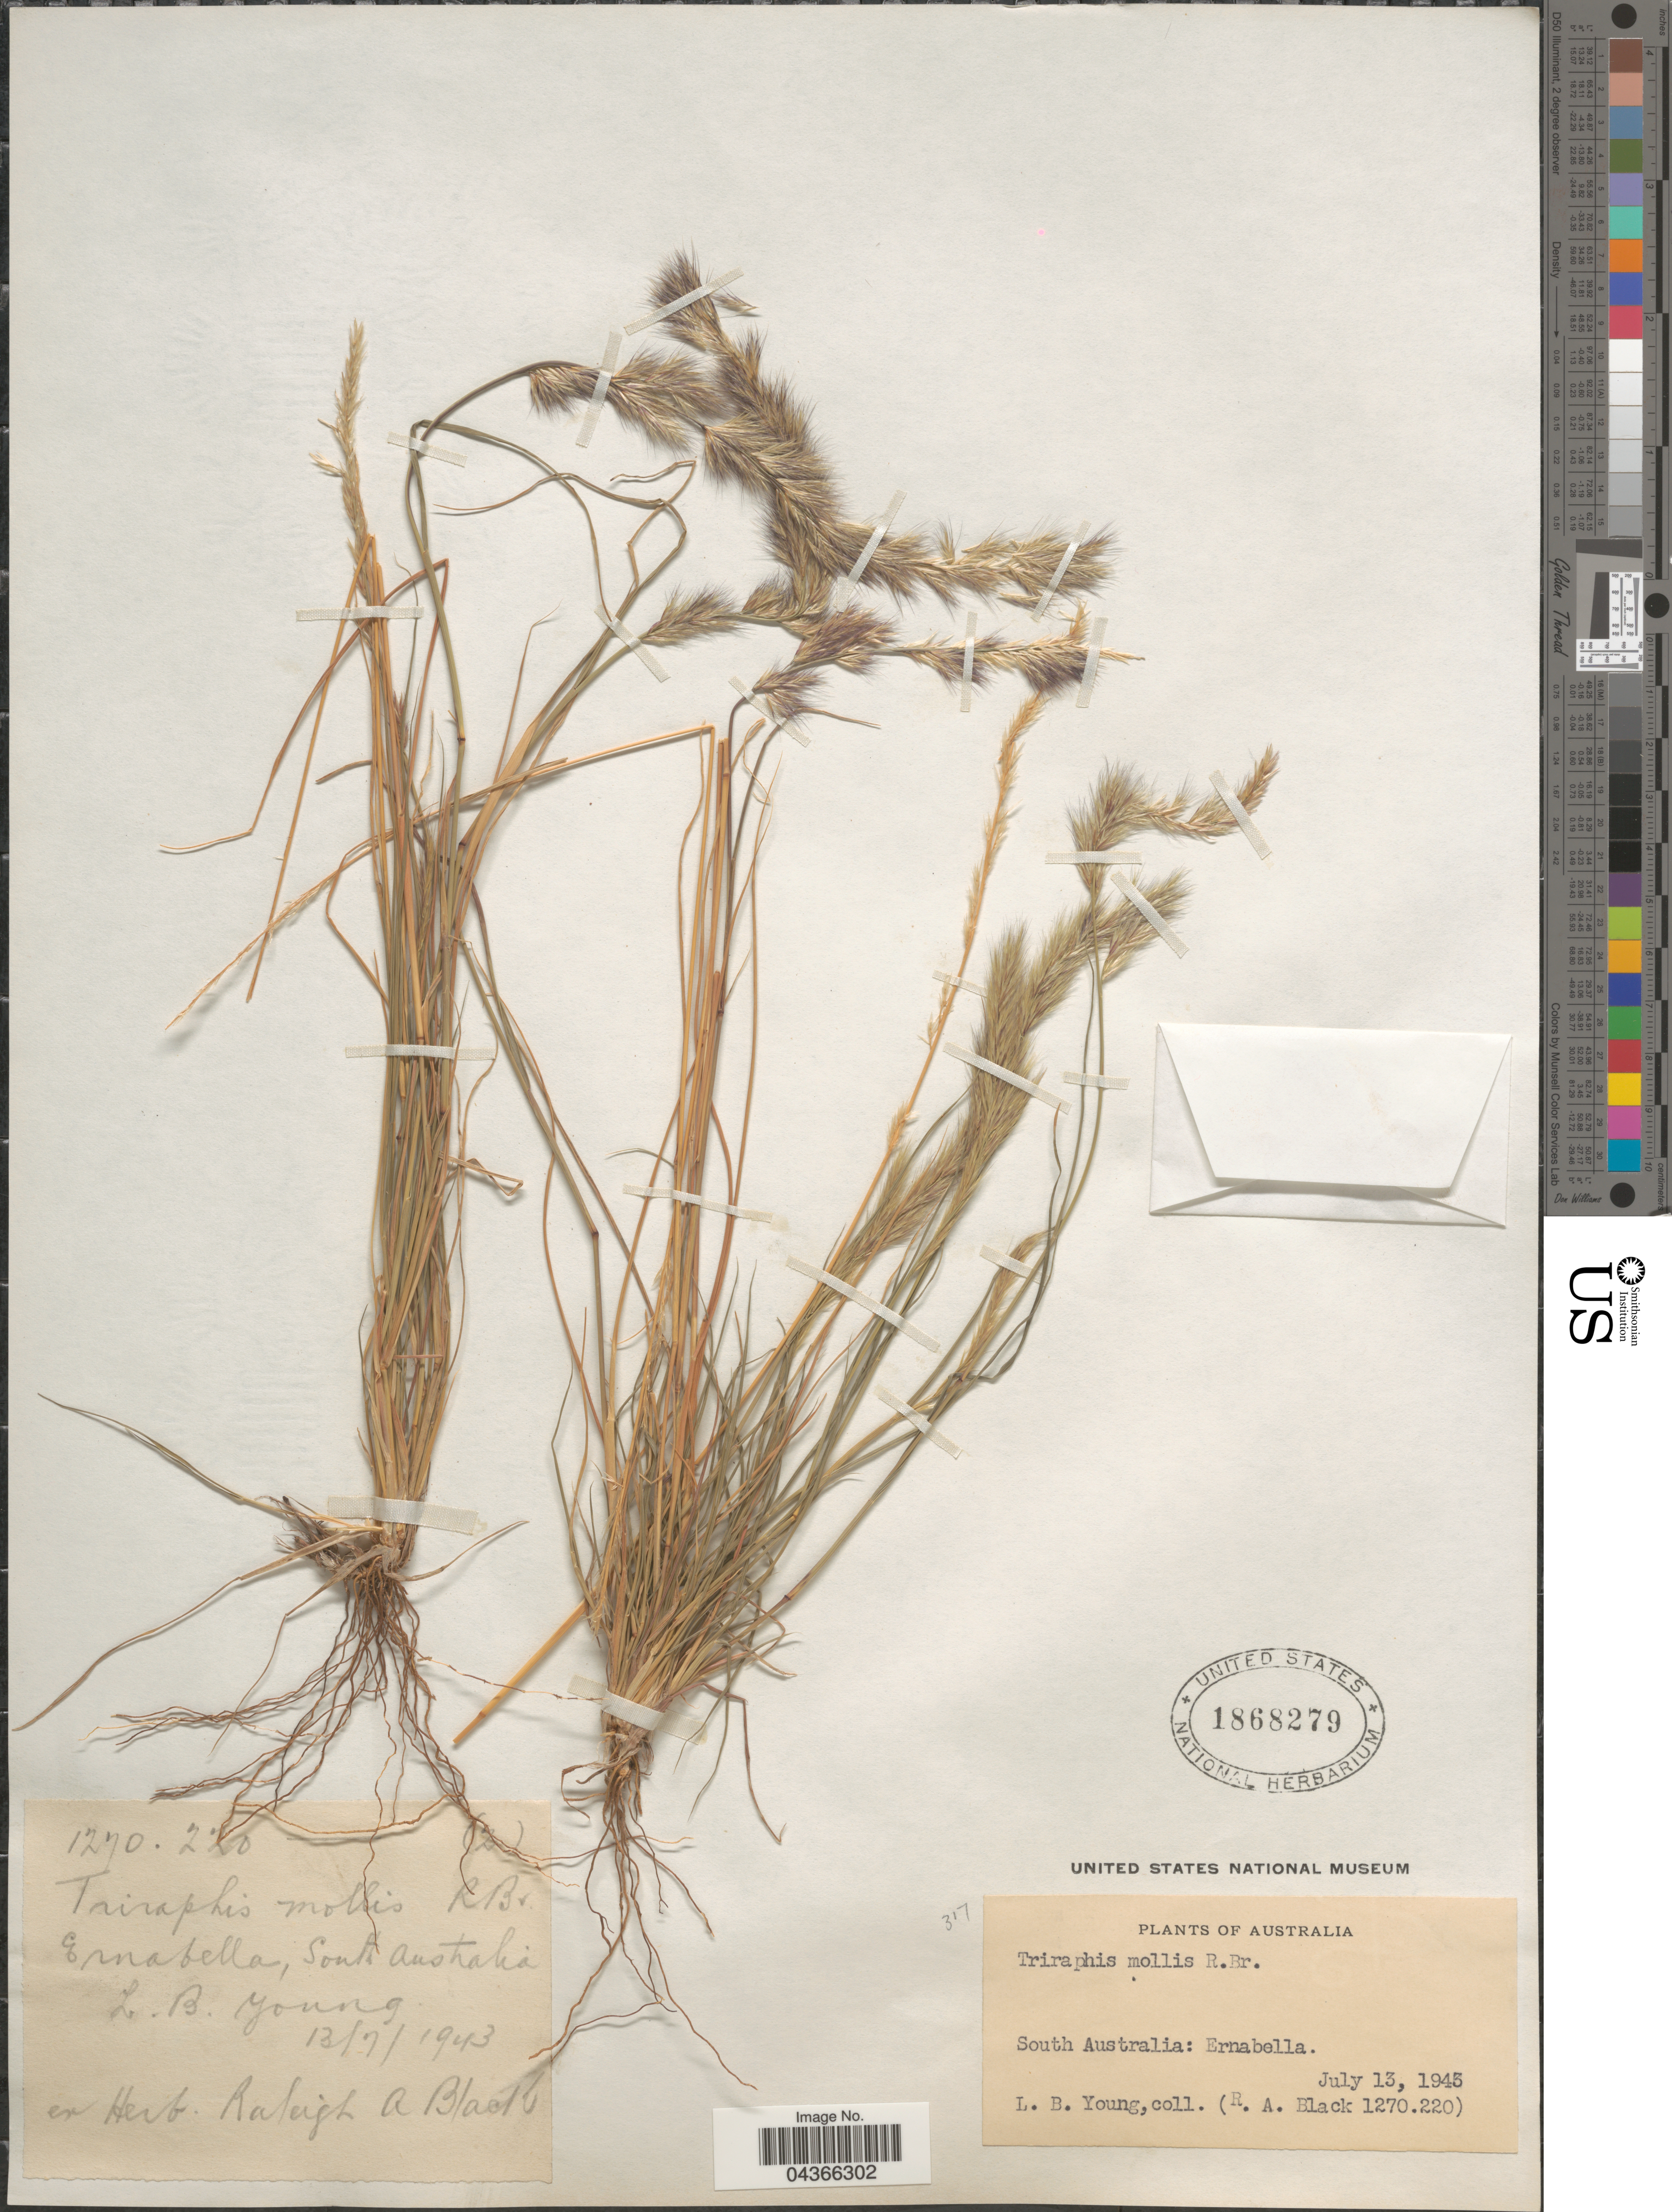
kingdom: Plantae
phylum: Tracheophyta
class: Liliopsida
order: Poales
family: Poaceae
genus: Triraphis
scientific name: Triraphis mollis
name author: R. Br.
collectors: L. Young & R. A. Black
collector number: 1270220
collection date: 1943-07-13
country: Australia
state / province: South Australia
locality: Ernabella.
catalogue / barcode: US 1868279